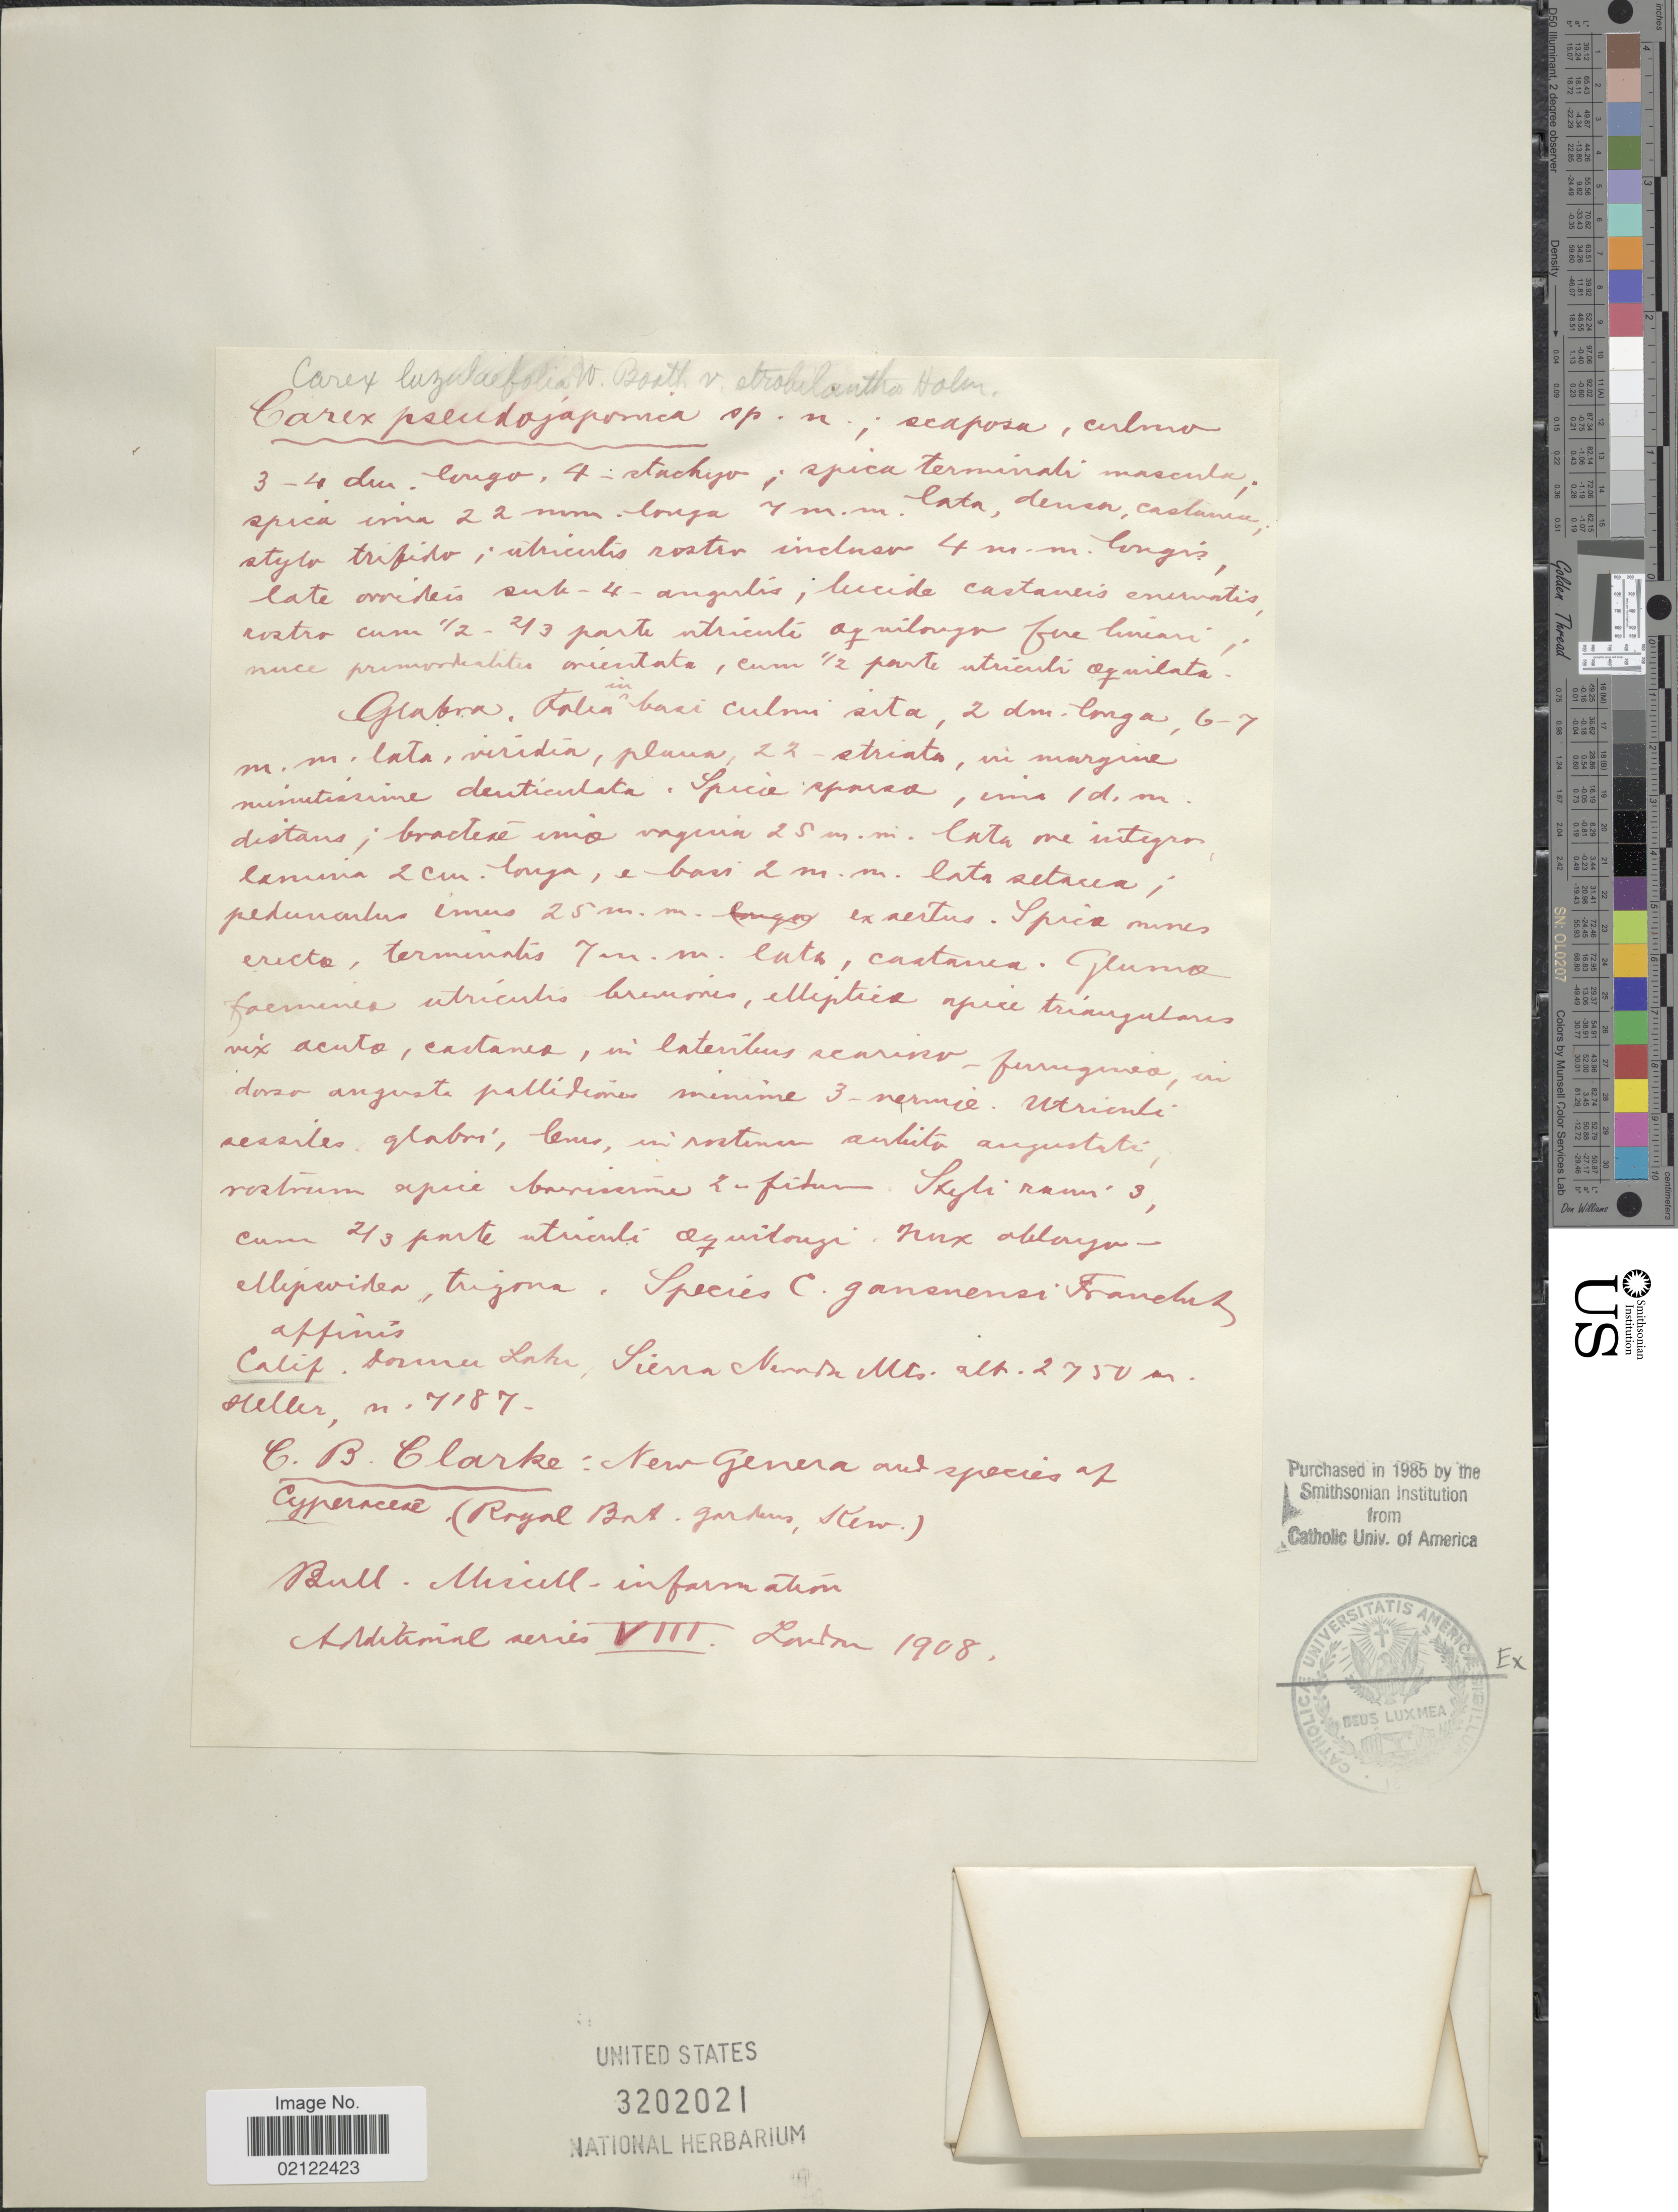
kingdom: Plantae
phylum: Tracheophyta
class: Liliopsida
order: Poales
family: Cyperaceae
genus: Carex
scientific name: Carex luzulifolia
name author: W. Boott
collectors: C. B. Clarke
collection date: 1908-08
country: United Kingdom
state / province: England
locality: London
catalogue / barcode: US 3202021